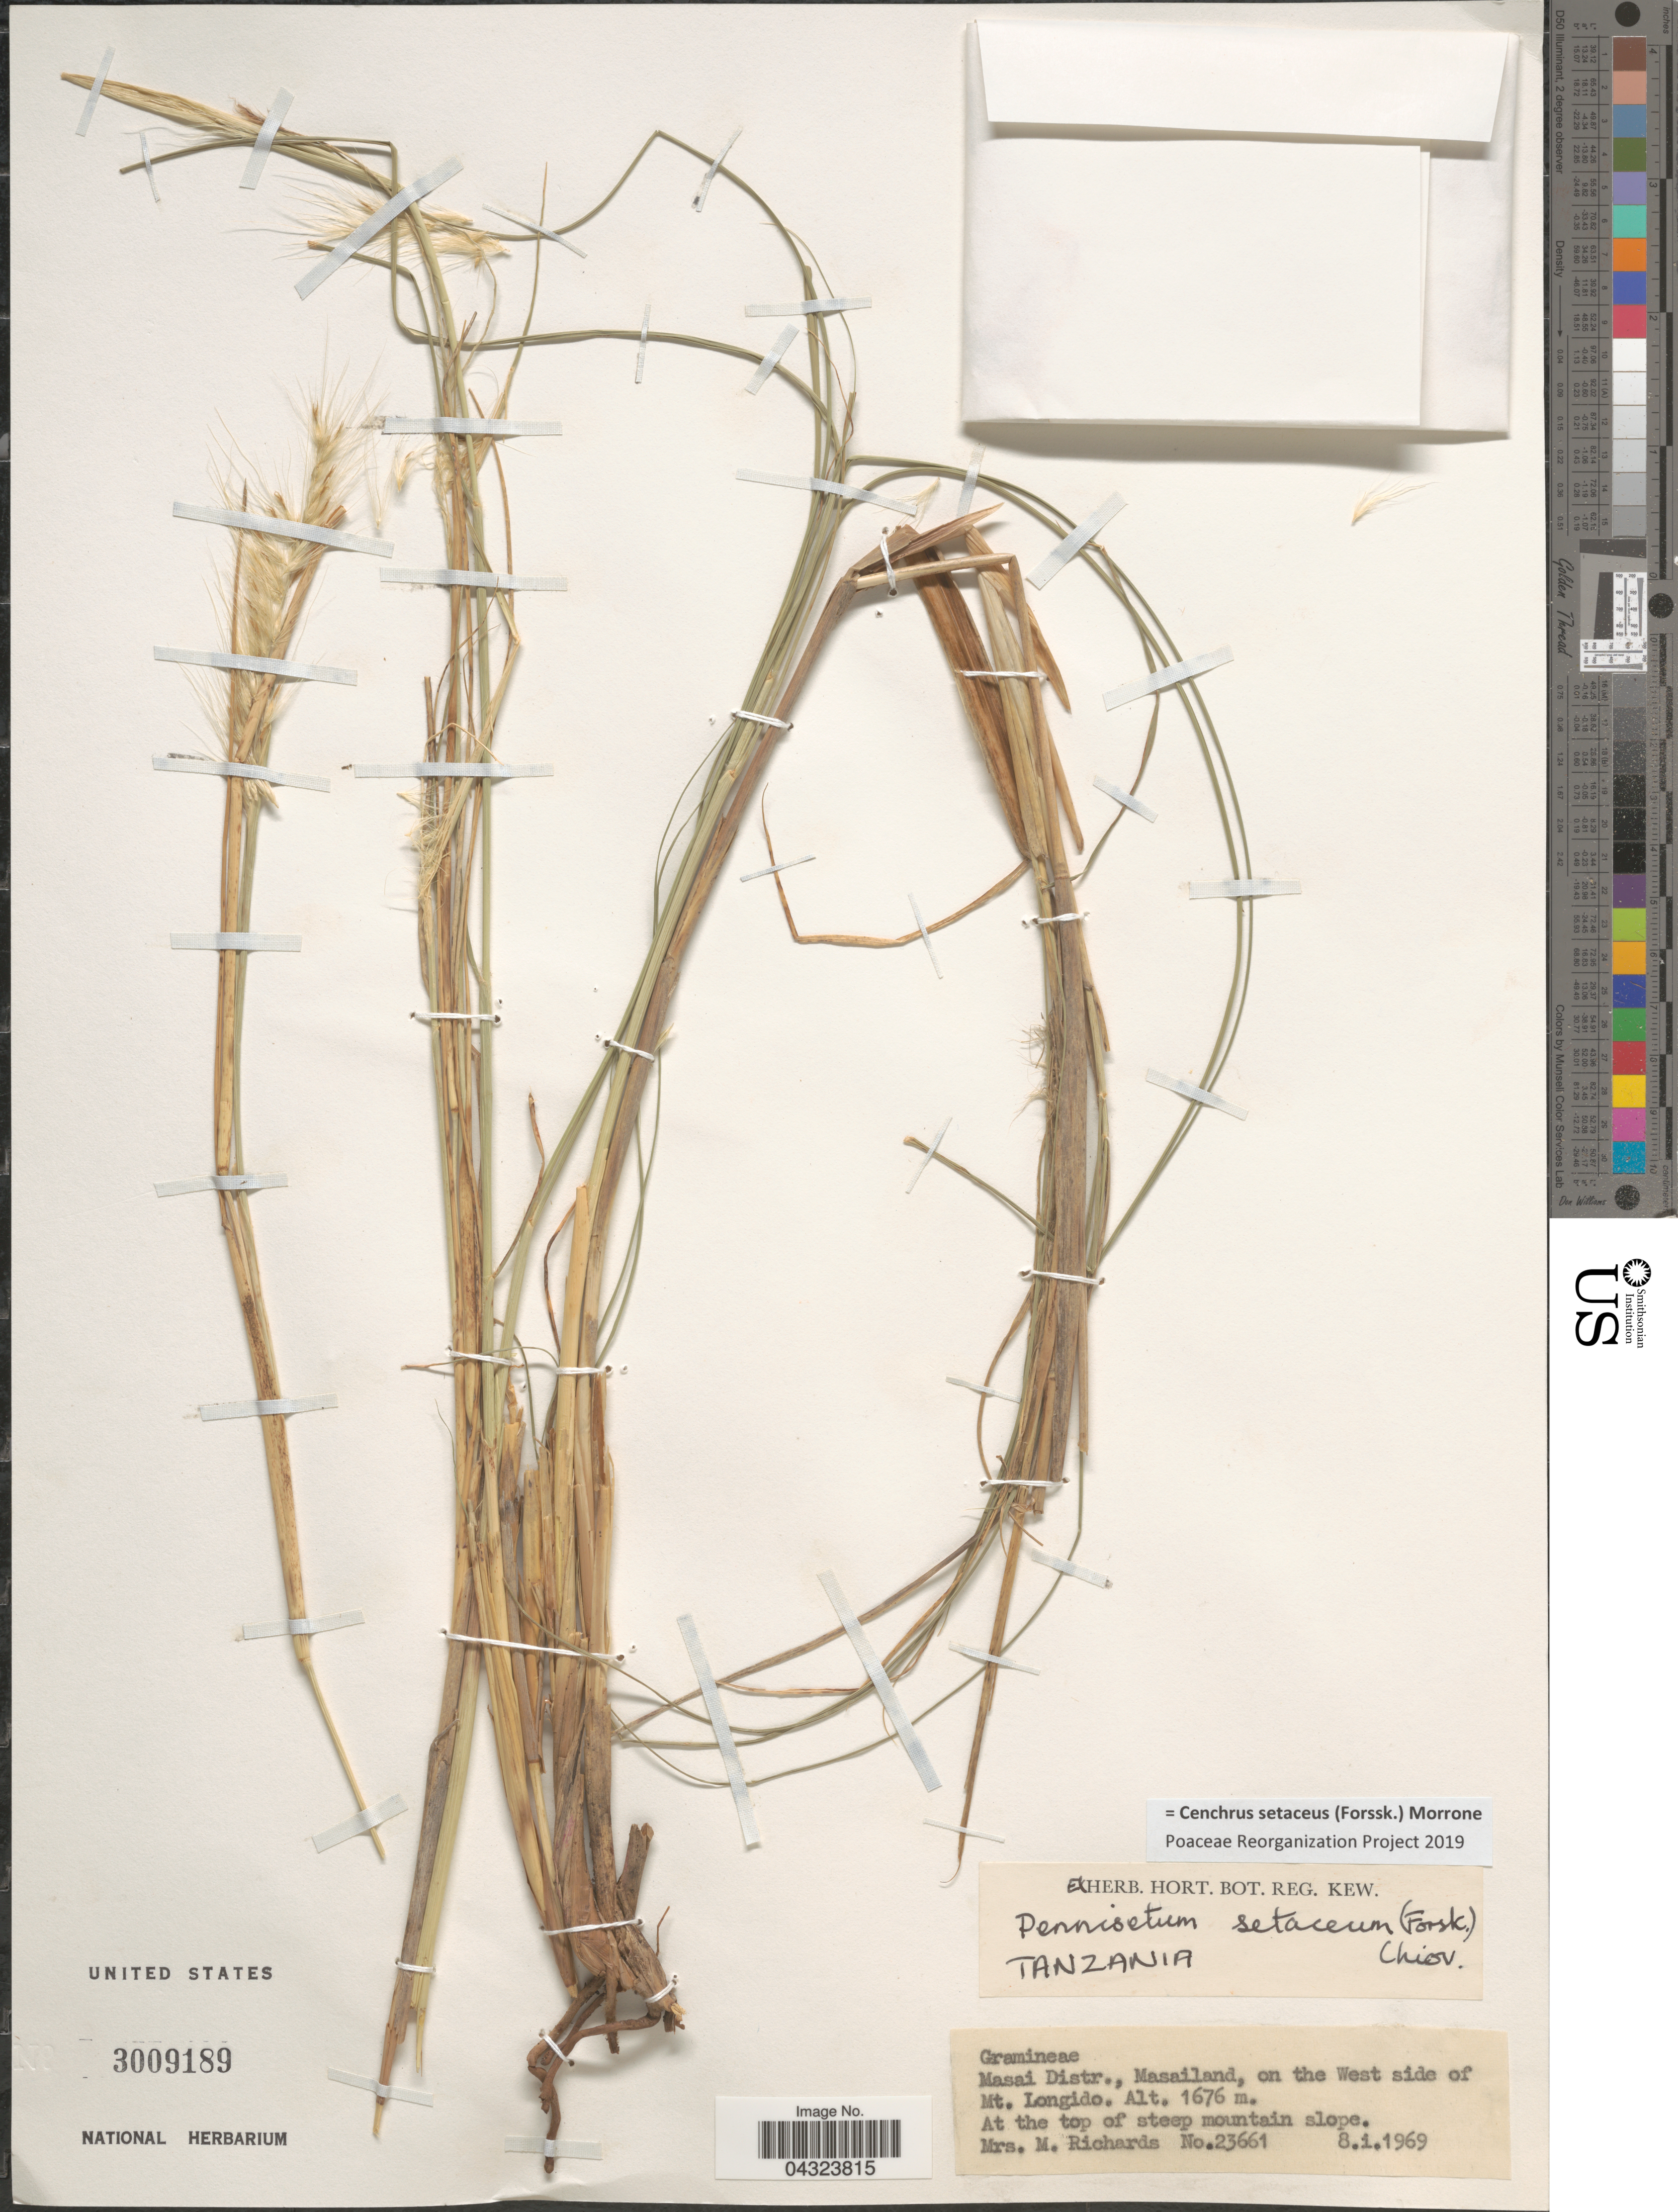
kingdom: Plantae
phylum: Tracheophyta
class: Liliopsida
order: Poales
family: Poaceae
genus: Cenchrus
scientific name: Cenchrus setaceus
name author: (Forssk.) Morrone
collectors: M. Richards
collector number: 23661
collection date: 1969-01-08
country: Tanzania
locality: Masai Distr., Masailand, on the West side of Mt. Longide.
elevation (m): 1676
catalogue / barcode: US 3009189